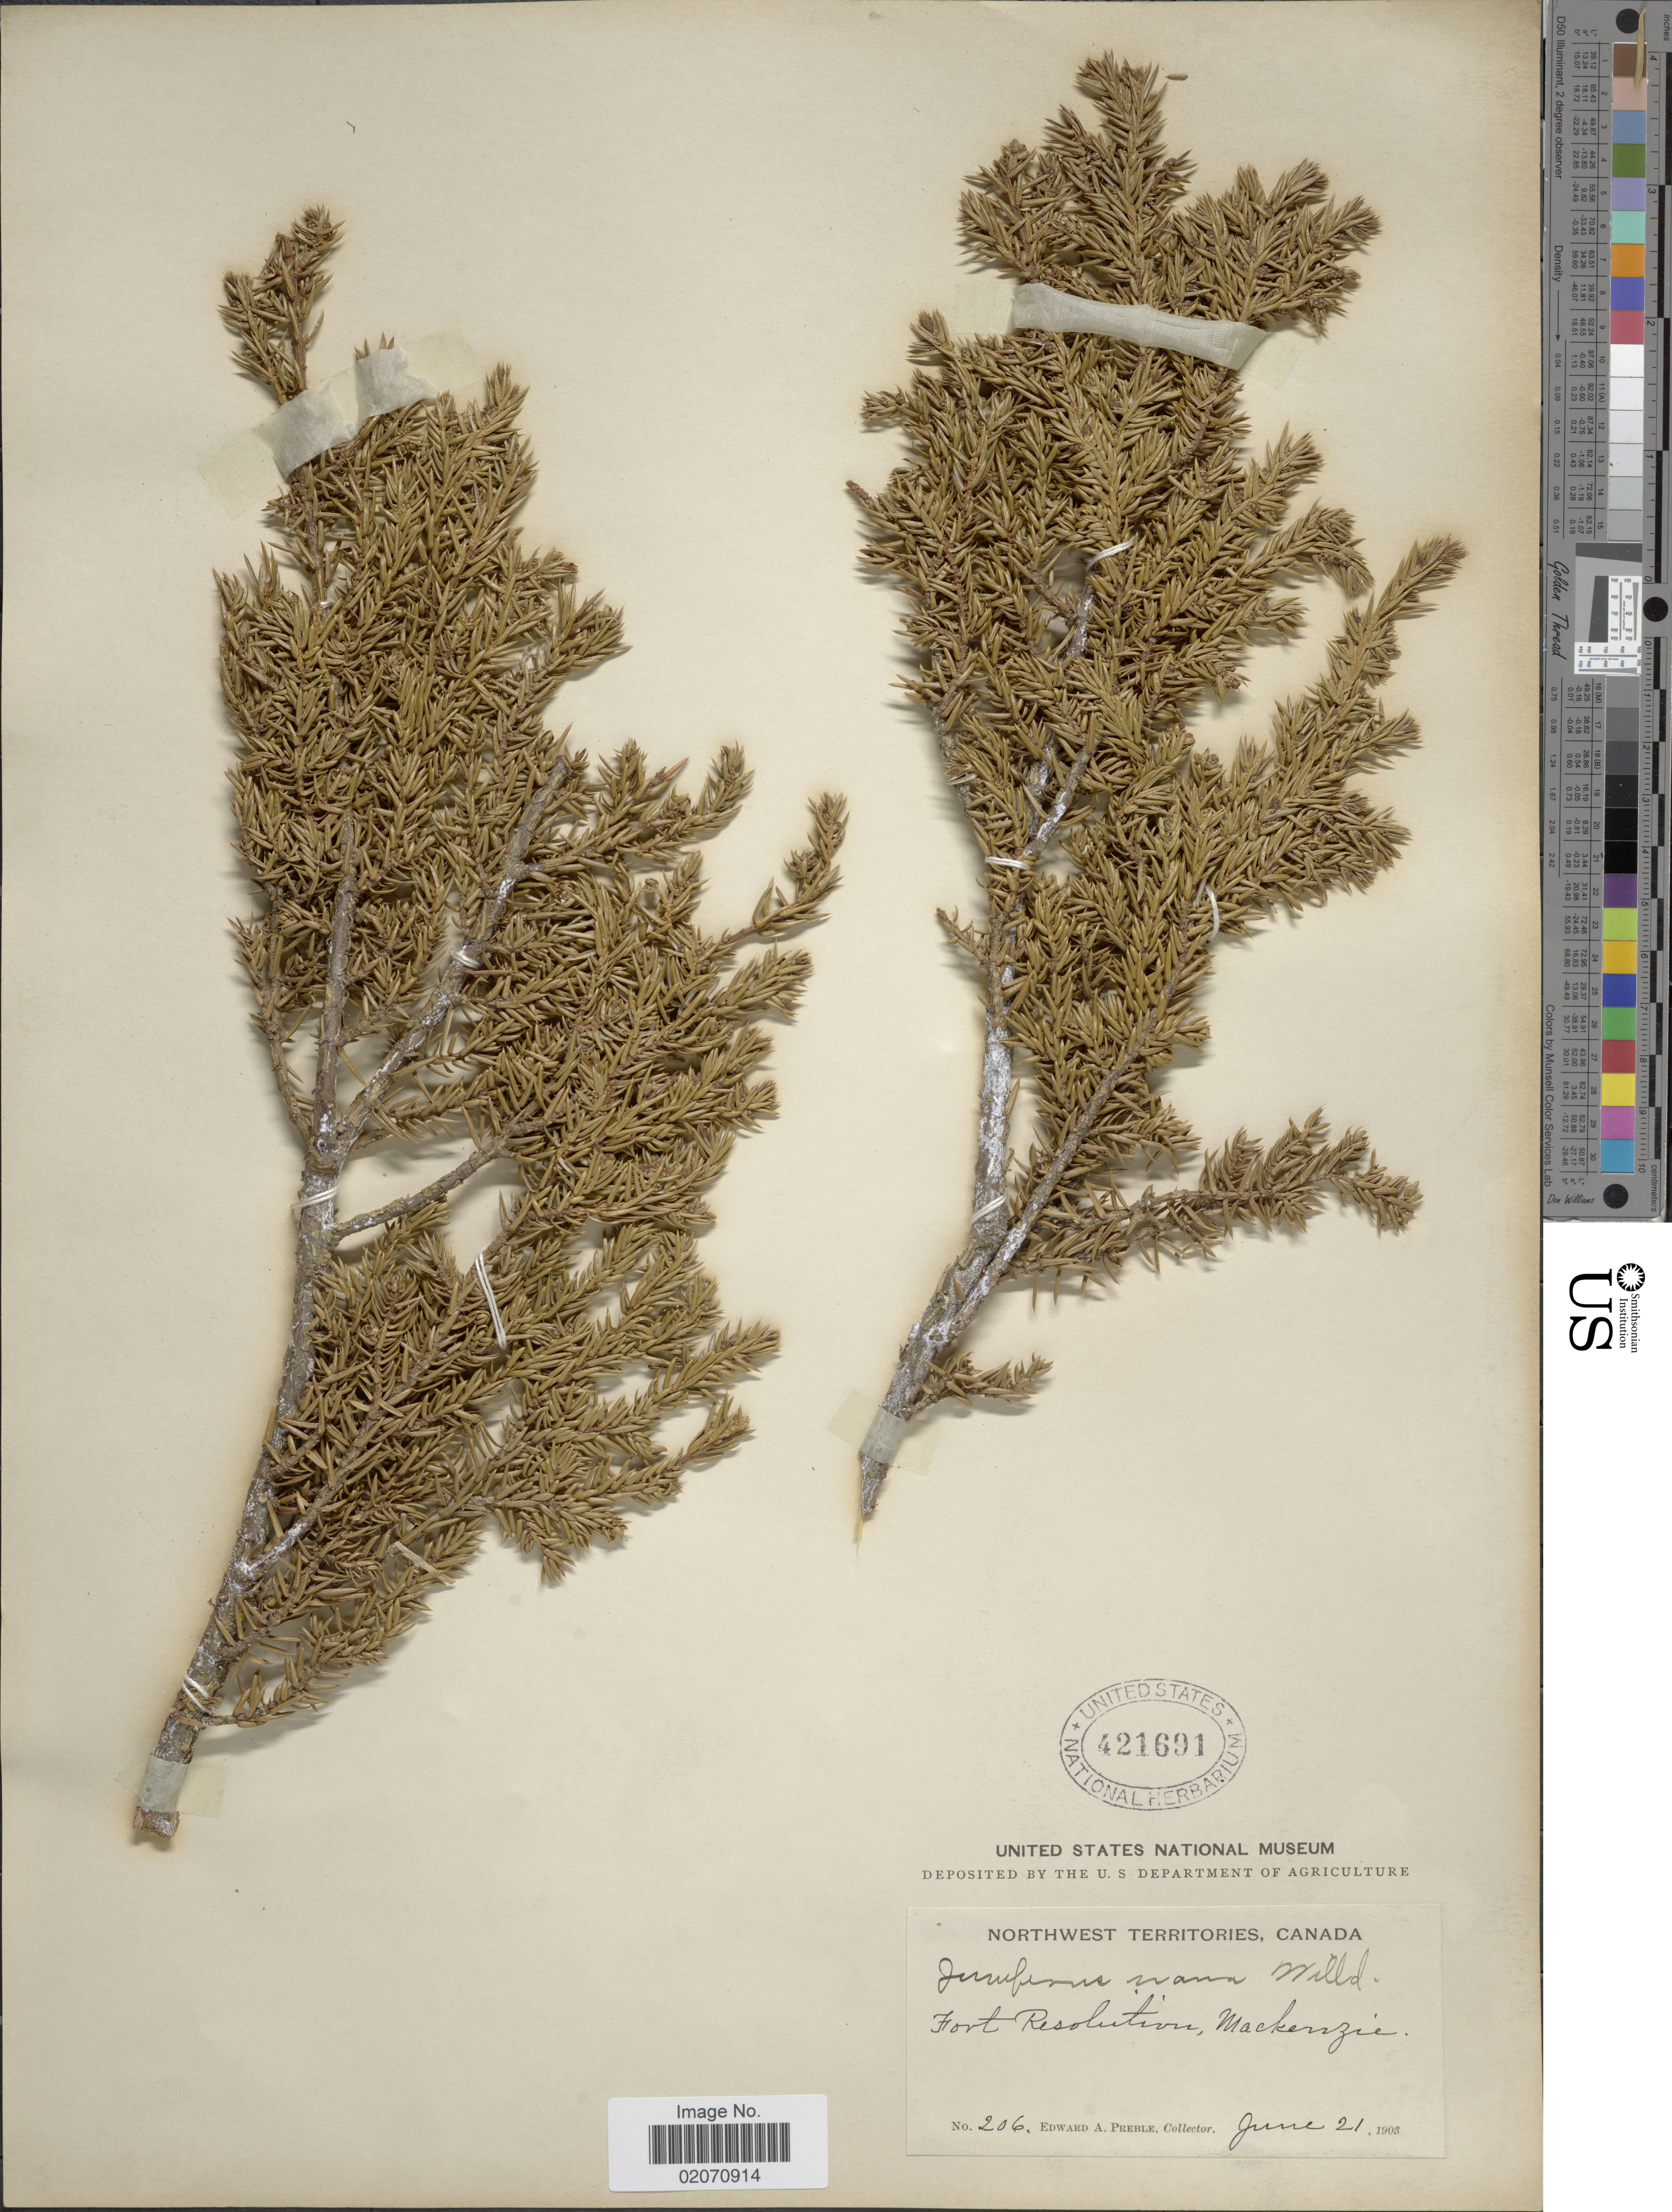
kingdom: Plantae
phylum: Tracheophyta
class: Pinopsida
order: Pinales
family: Cupressaceae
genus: Juniperus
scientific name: Juniperus communis subsp. nana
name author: (Willd.) Syme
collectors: A. Preble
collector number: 206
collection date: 1903-06-21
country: Canada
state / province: Northwest Territories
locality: Fort Resolution, Mackenzie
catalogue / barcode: US 421691